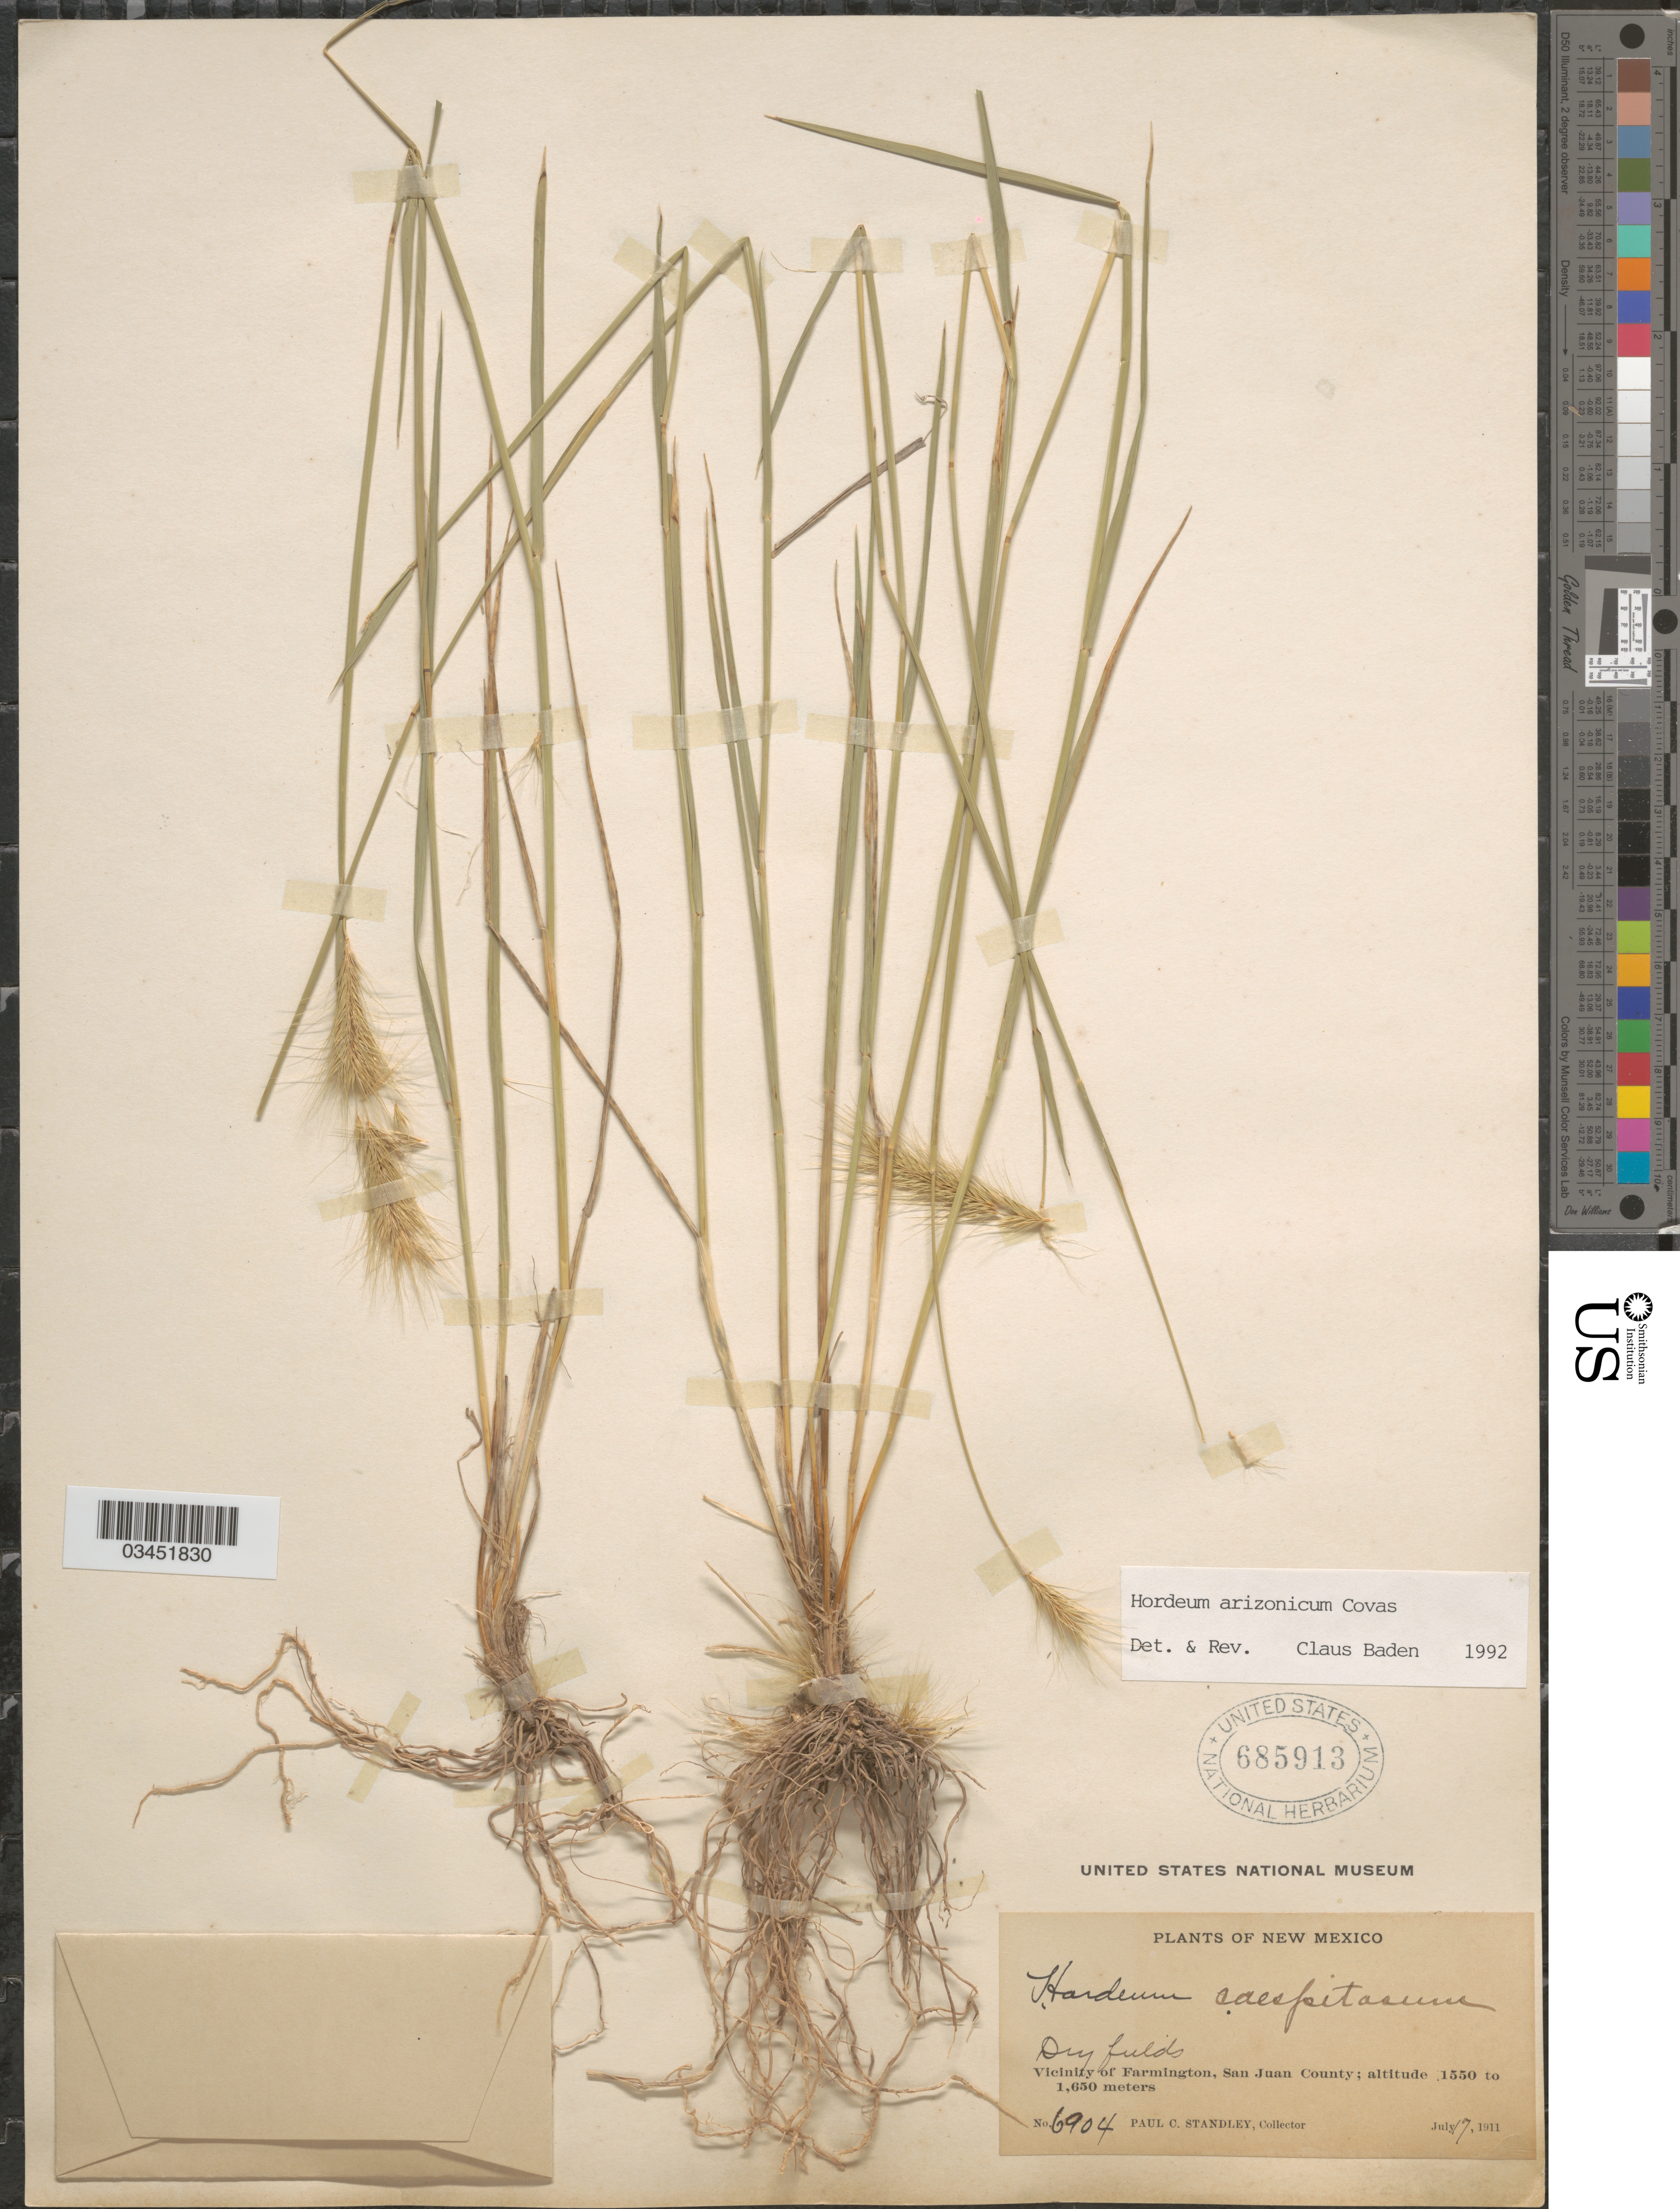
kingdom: Plantae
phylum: Tracheophyta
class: Liliopsida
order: Poales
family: Poaceae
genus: Hordeum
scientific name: Hordeum arizonicum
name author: Covas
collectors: P. C. Standley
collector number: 6904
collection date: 1911-07-17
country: United States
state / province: New Mexico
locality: Vicinity of Farmington, San Juan County.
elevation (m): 1550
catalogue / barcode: US 685913